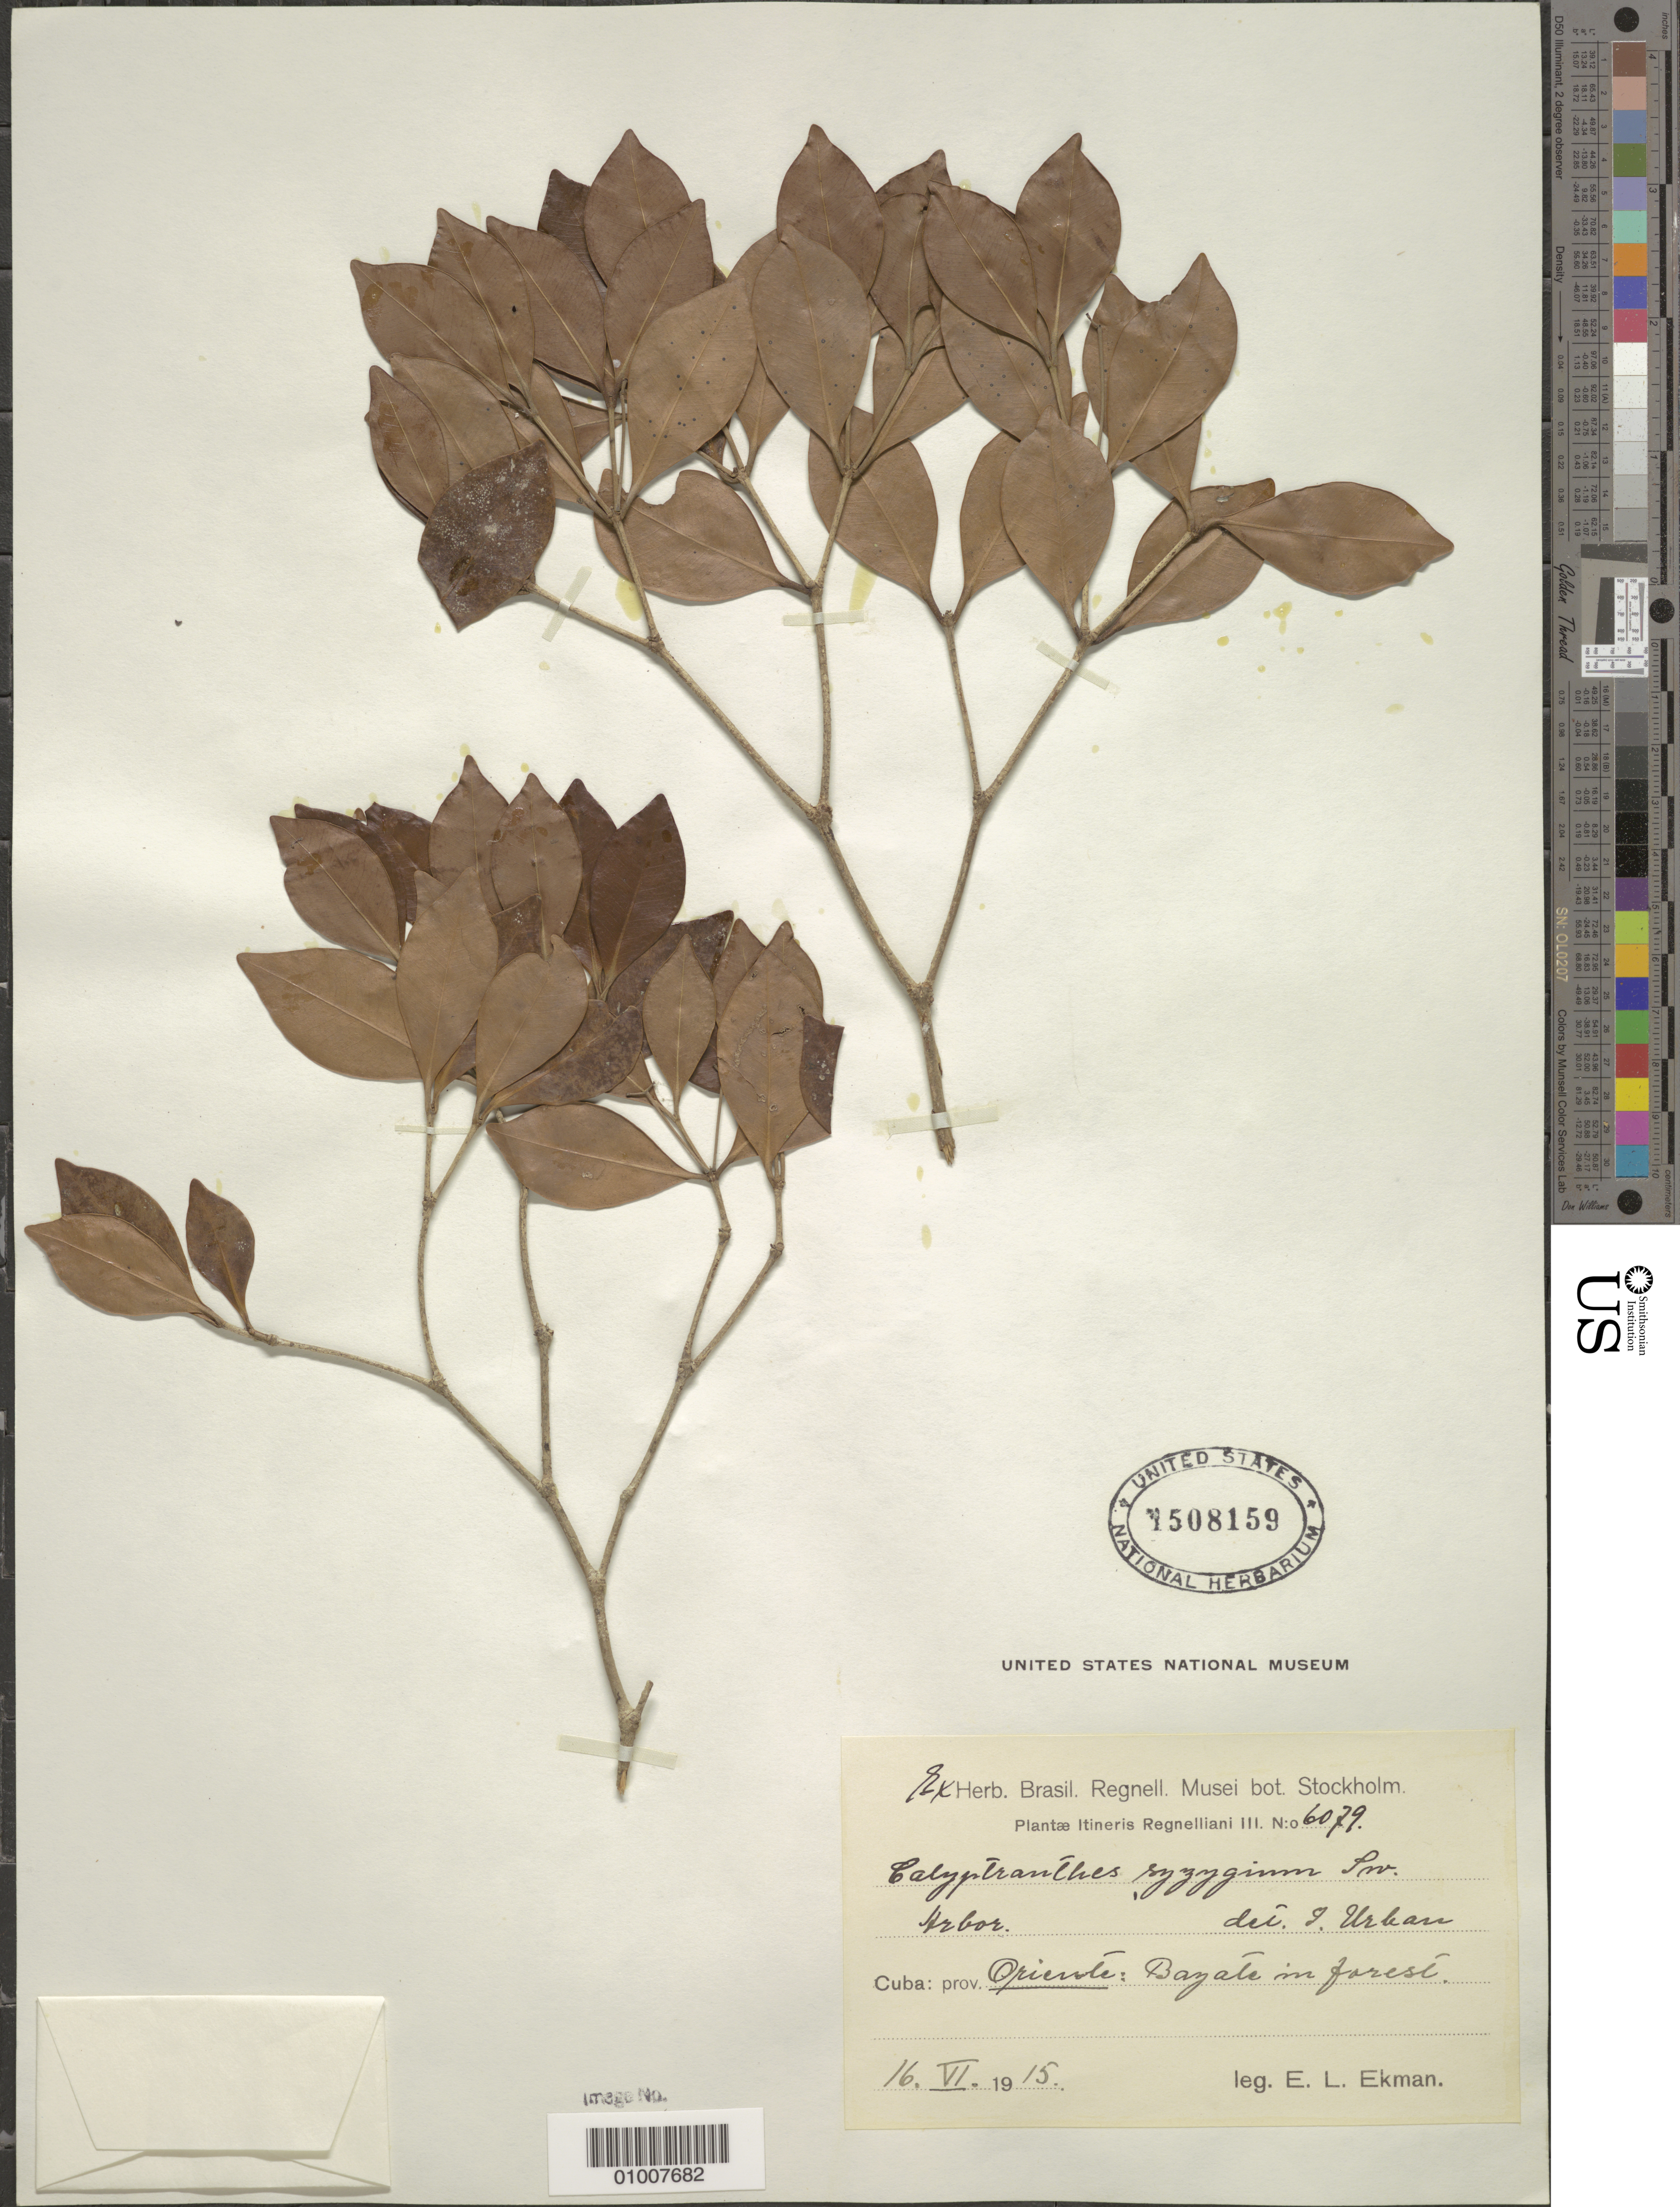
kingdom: Plantae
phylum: Tracheophyta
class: Magnoliopsida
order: Myrtales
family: Myrtaceae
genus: Myrcia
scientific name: Myrcia zuzygium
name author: (L.) A.R. Lourenço & E. Lucas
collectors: E. L. Ekman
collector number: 6079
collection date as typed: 16 Jun 1915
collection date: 1915-06-16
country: Cuba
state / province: Oriente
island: Cuba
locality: Bayate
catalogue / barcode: US 1508159